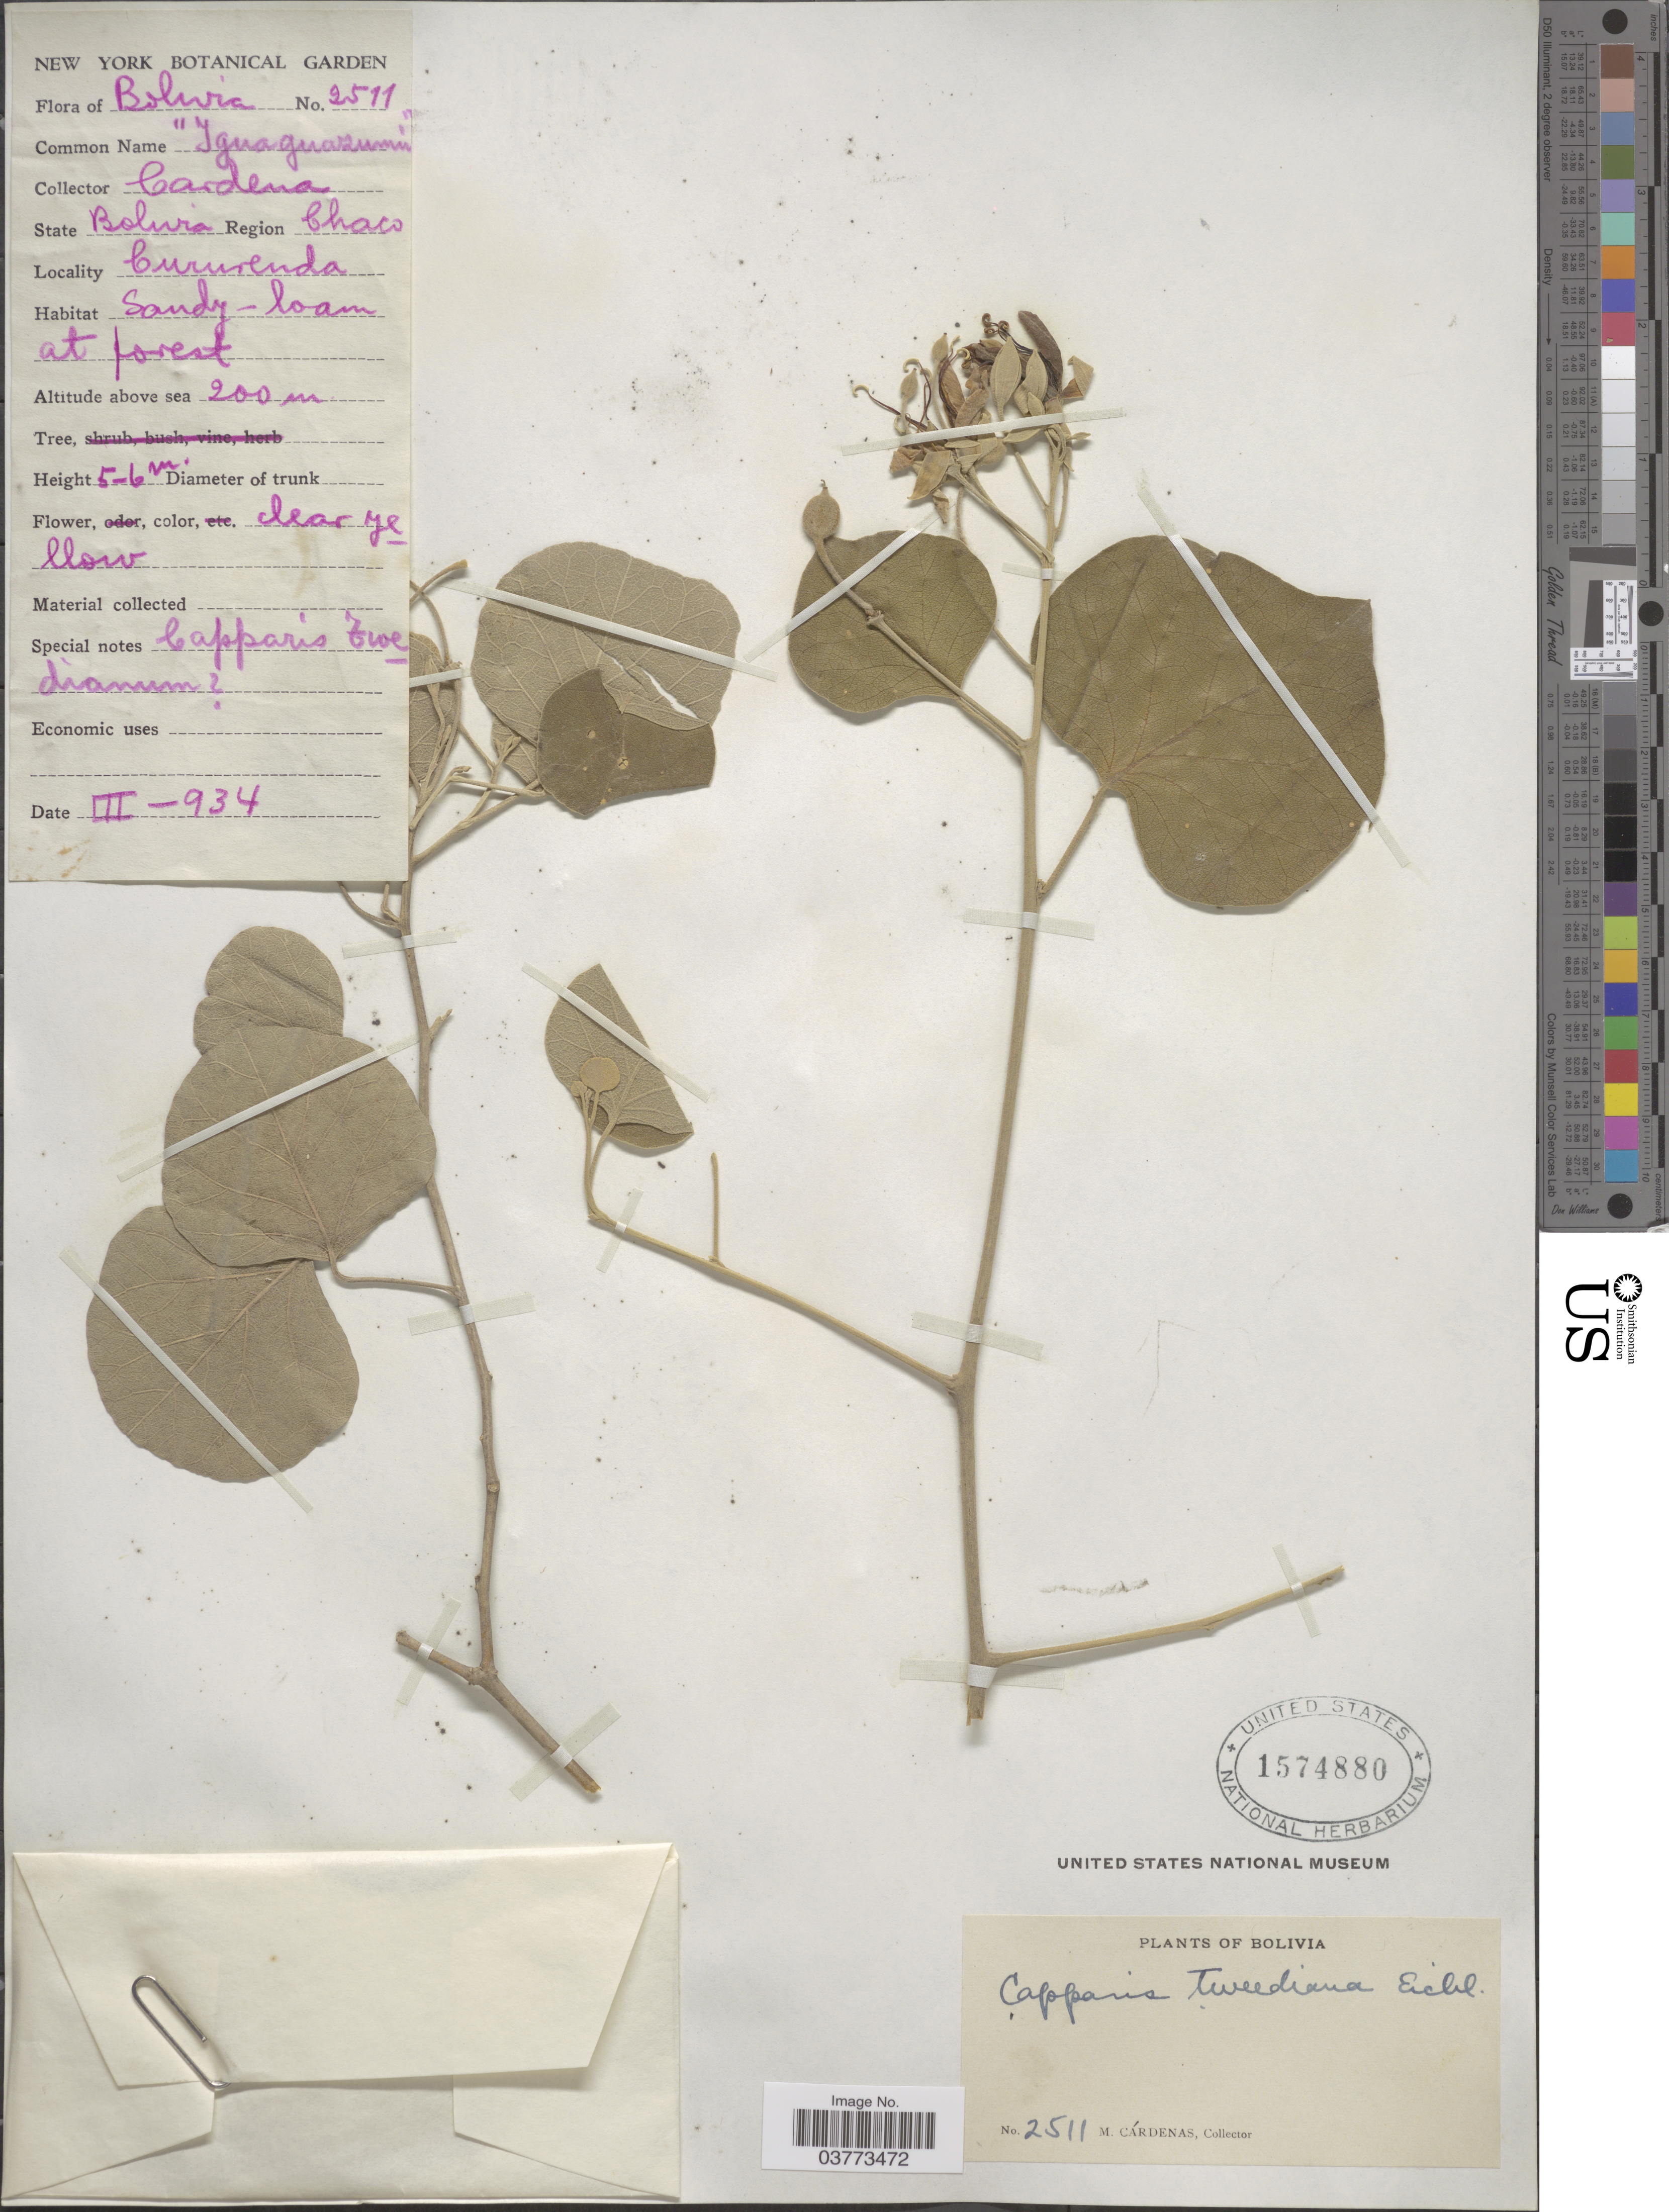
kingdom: Plantae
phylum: Tracheophyta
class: Magnoliopsida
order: Brassicales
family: Capparaceae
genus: Capparicordis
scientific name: Capparicordis tweediana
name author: (Eichler) Iltis & Cornejo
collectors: M. Cárdenas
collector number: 2511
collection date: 1934-03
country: Bolivia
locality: Region Chaco. Cururenda.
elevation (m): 200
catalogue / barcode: US 1574880